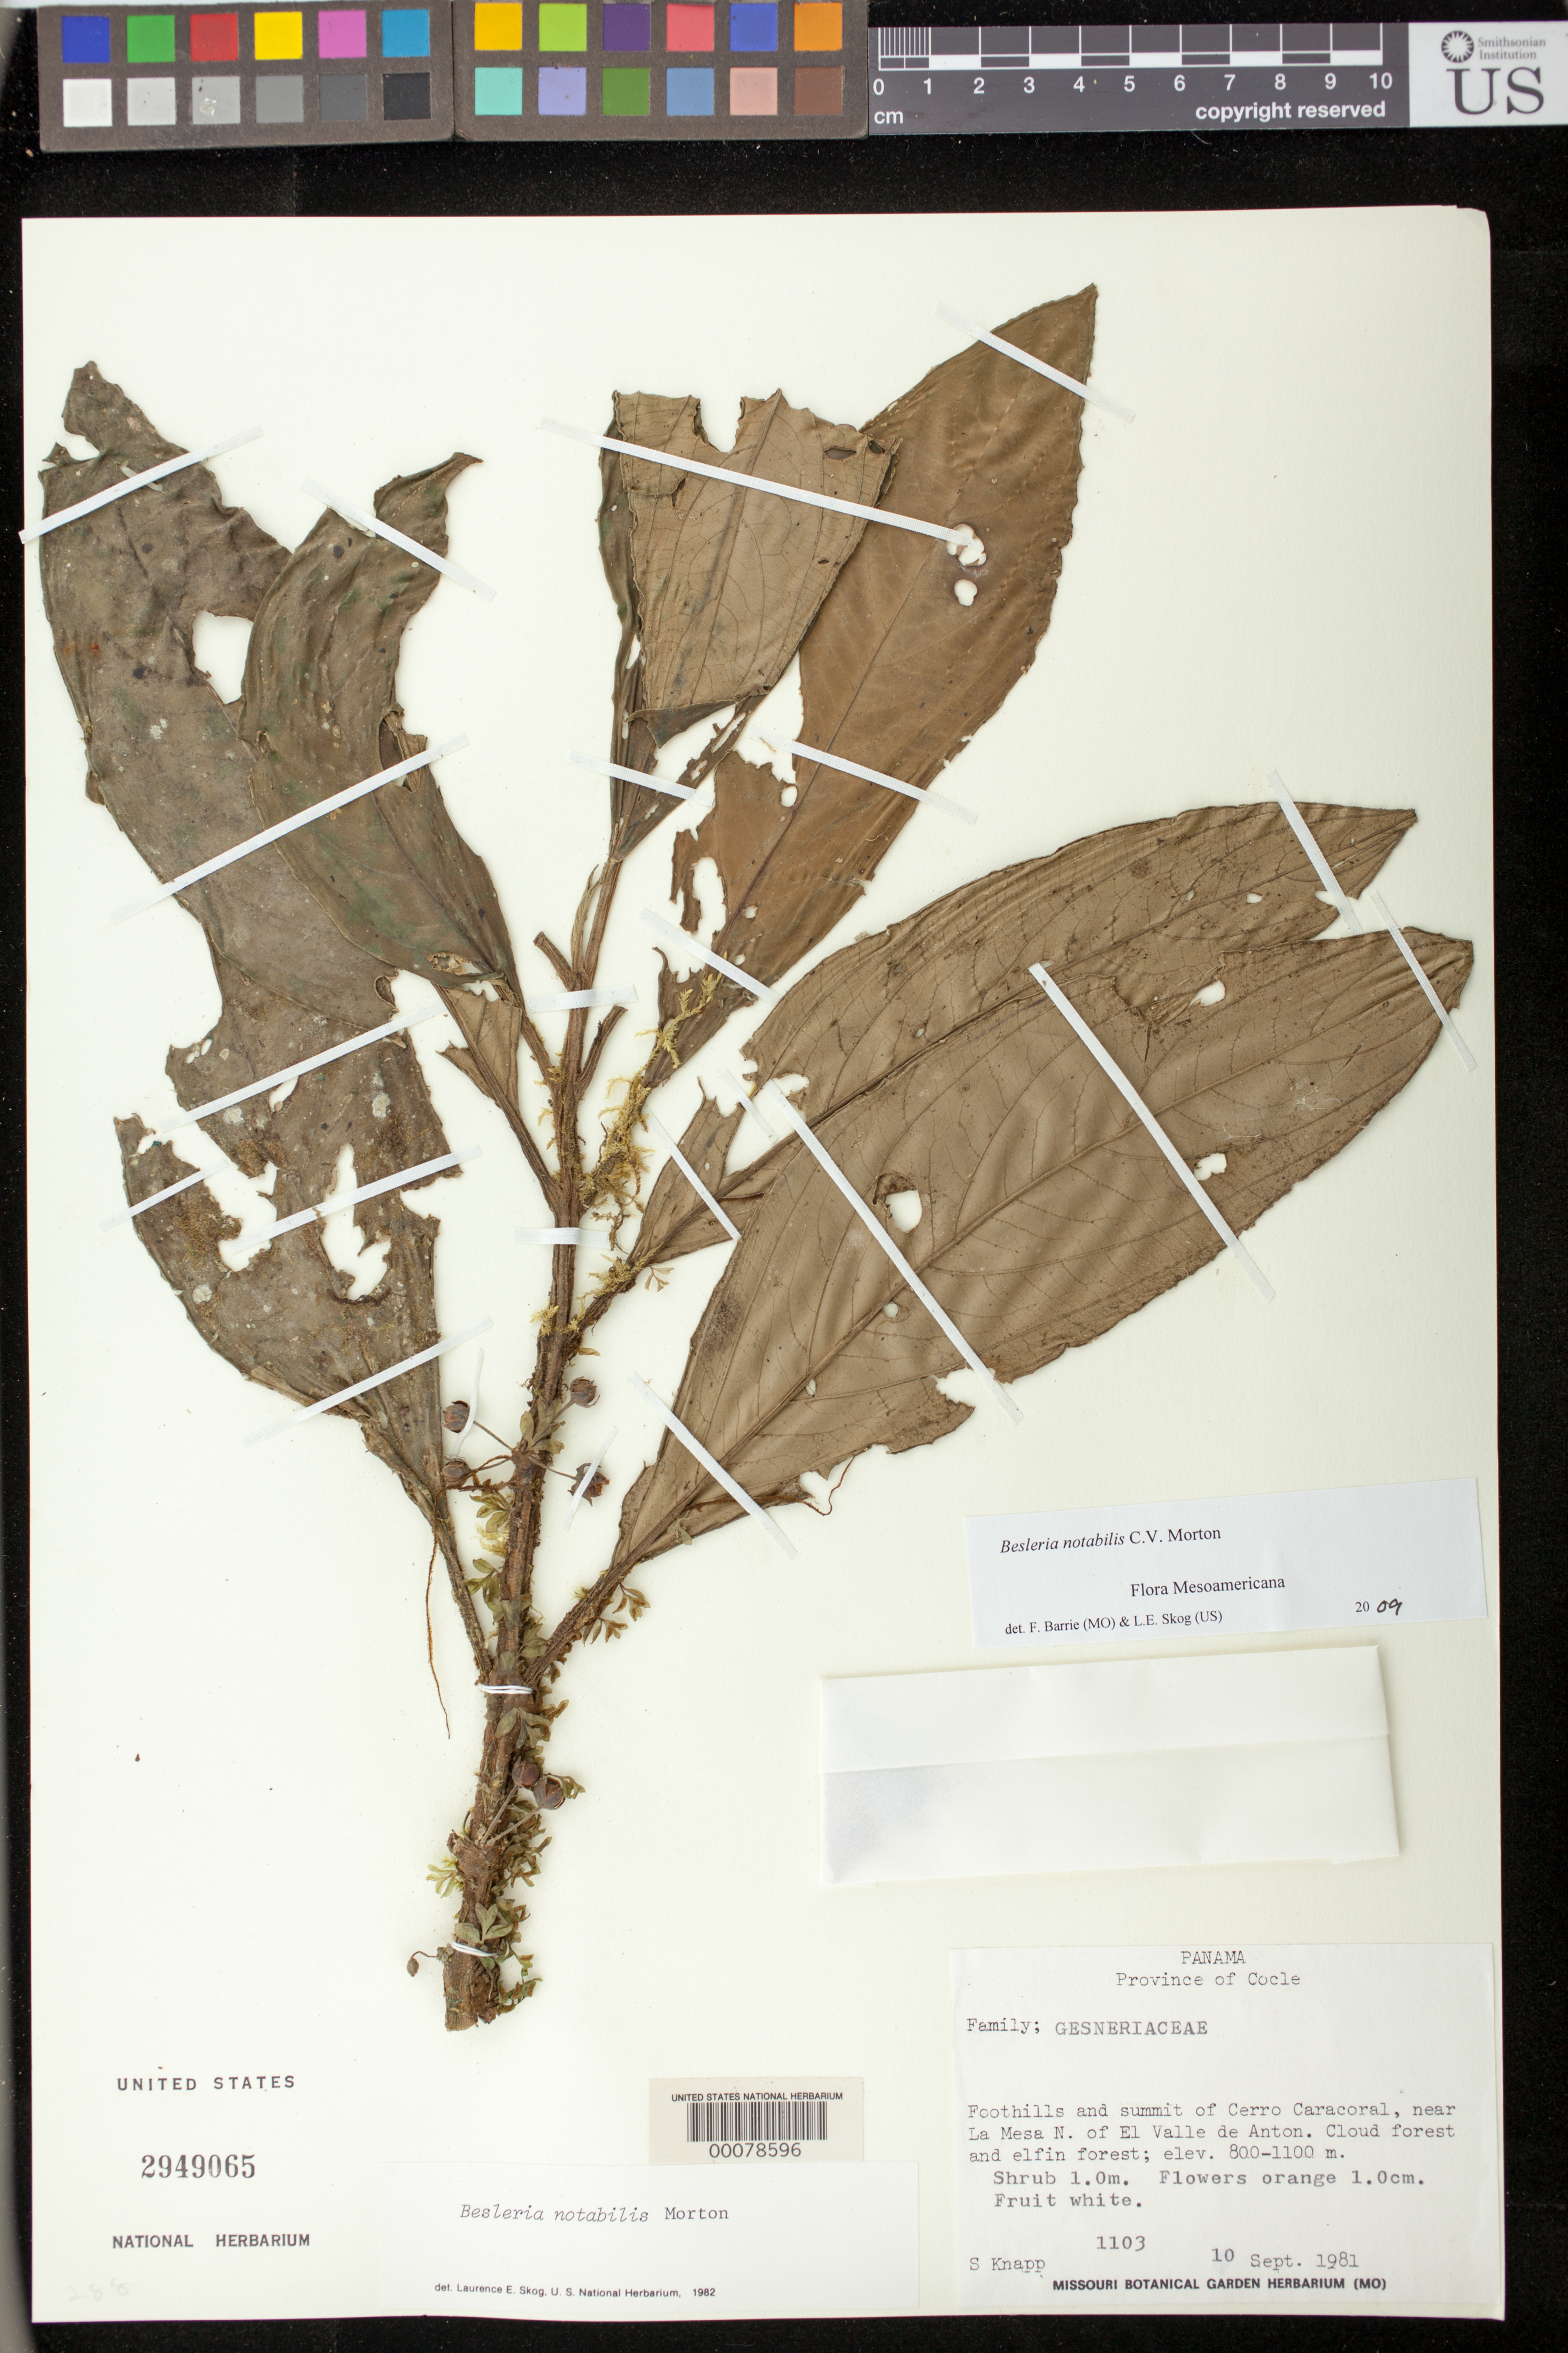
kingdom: Plantae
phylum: Tracheophyta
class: Magnoliopsida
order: Lamiales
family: Gesneriaceae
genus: Besleria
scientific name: Besleria notabilis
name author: C.V. Morton in Standl.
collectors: S. Knapp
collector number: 1103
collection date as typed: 10 Sep 1981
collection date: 1981-09-10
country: Panama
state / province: Coclé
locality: Foothills and summit of Cerro Caracoral, near La Mesa N of El Valle de Anton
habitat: Cloud forest and elfin forest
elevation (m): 800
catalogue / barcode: US 2949065